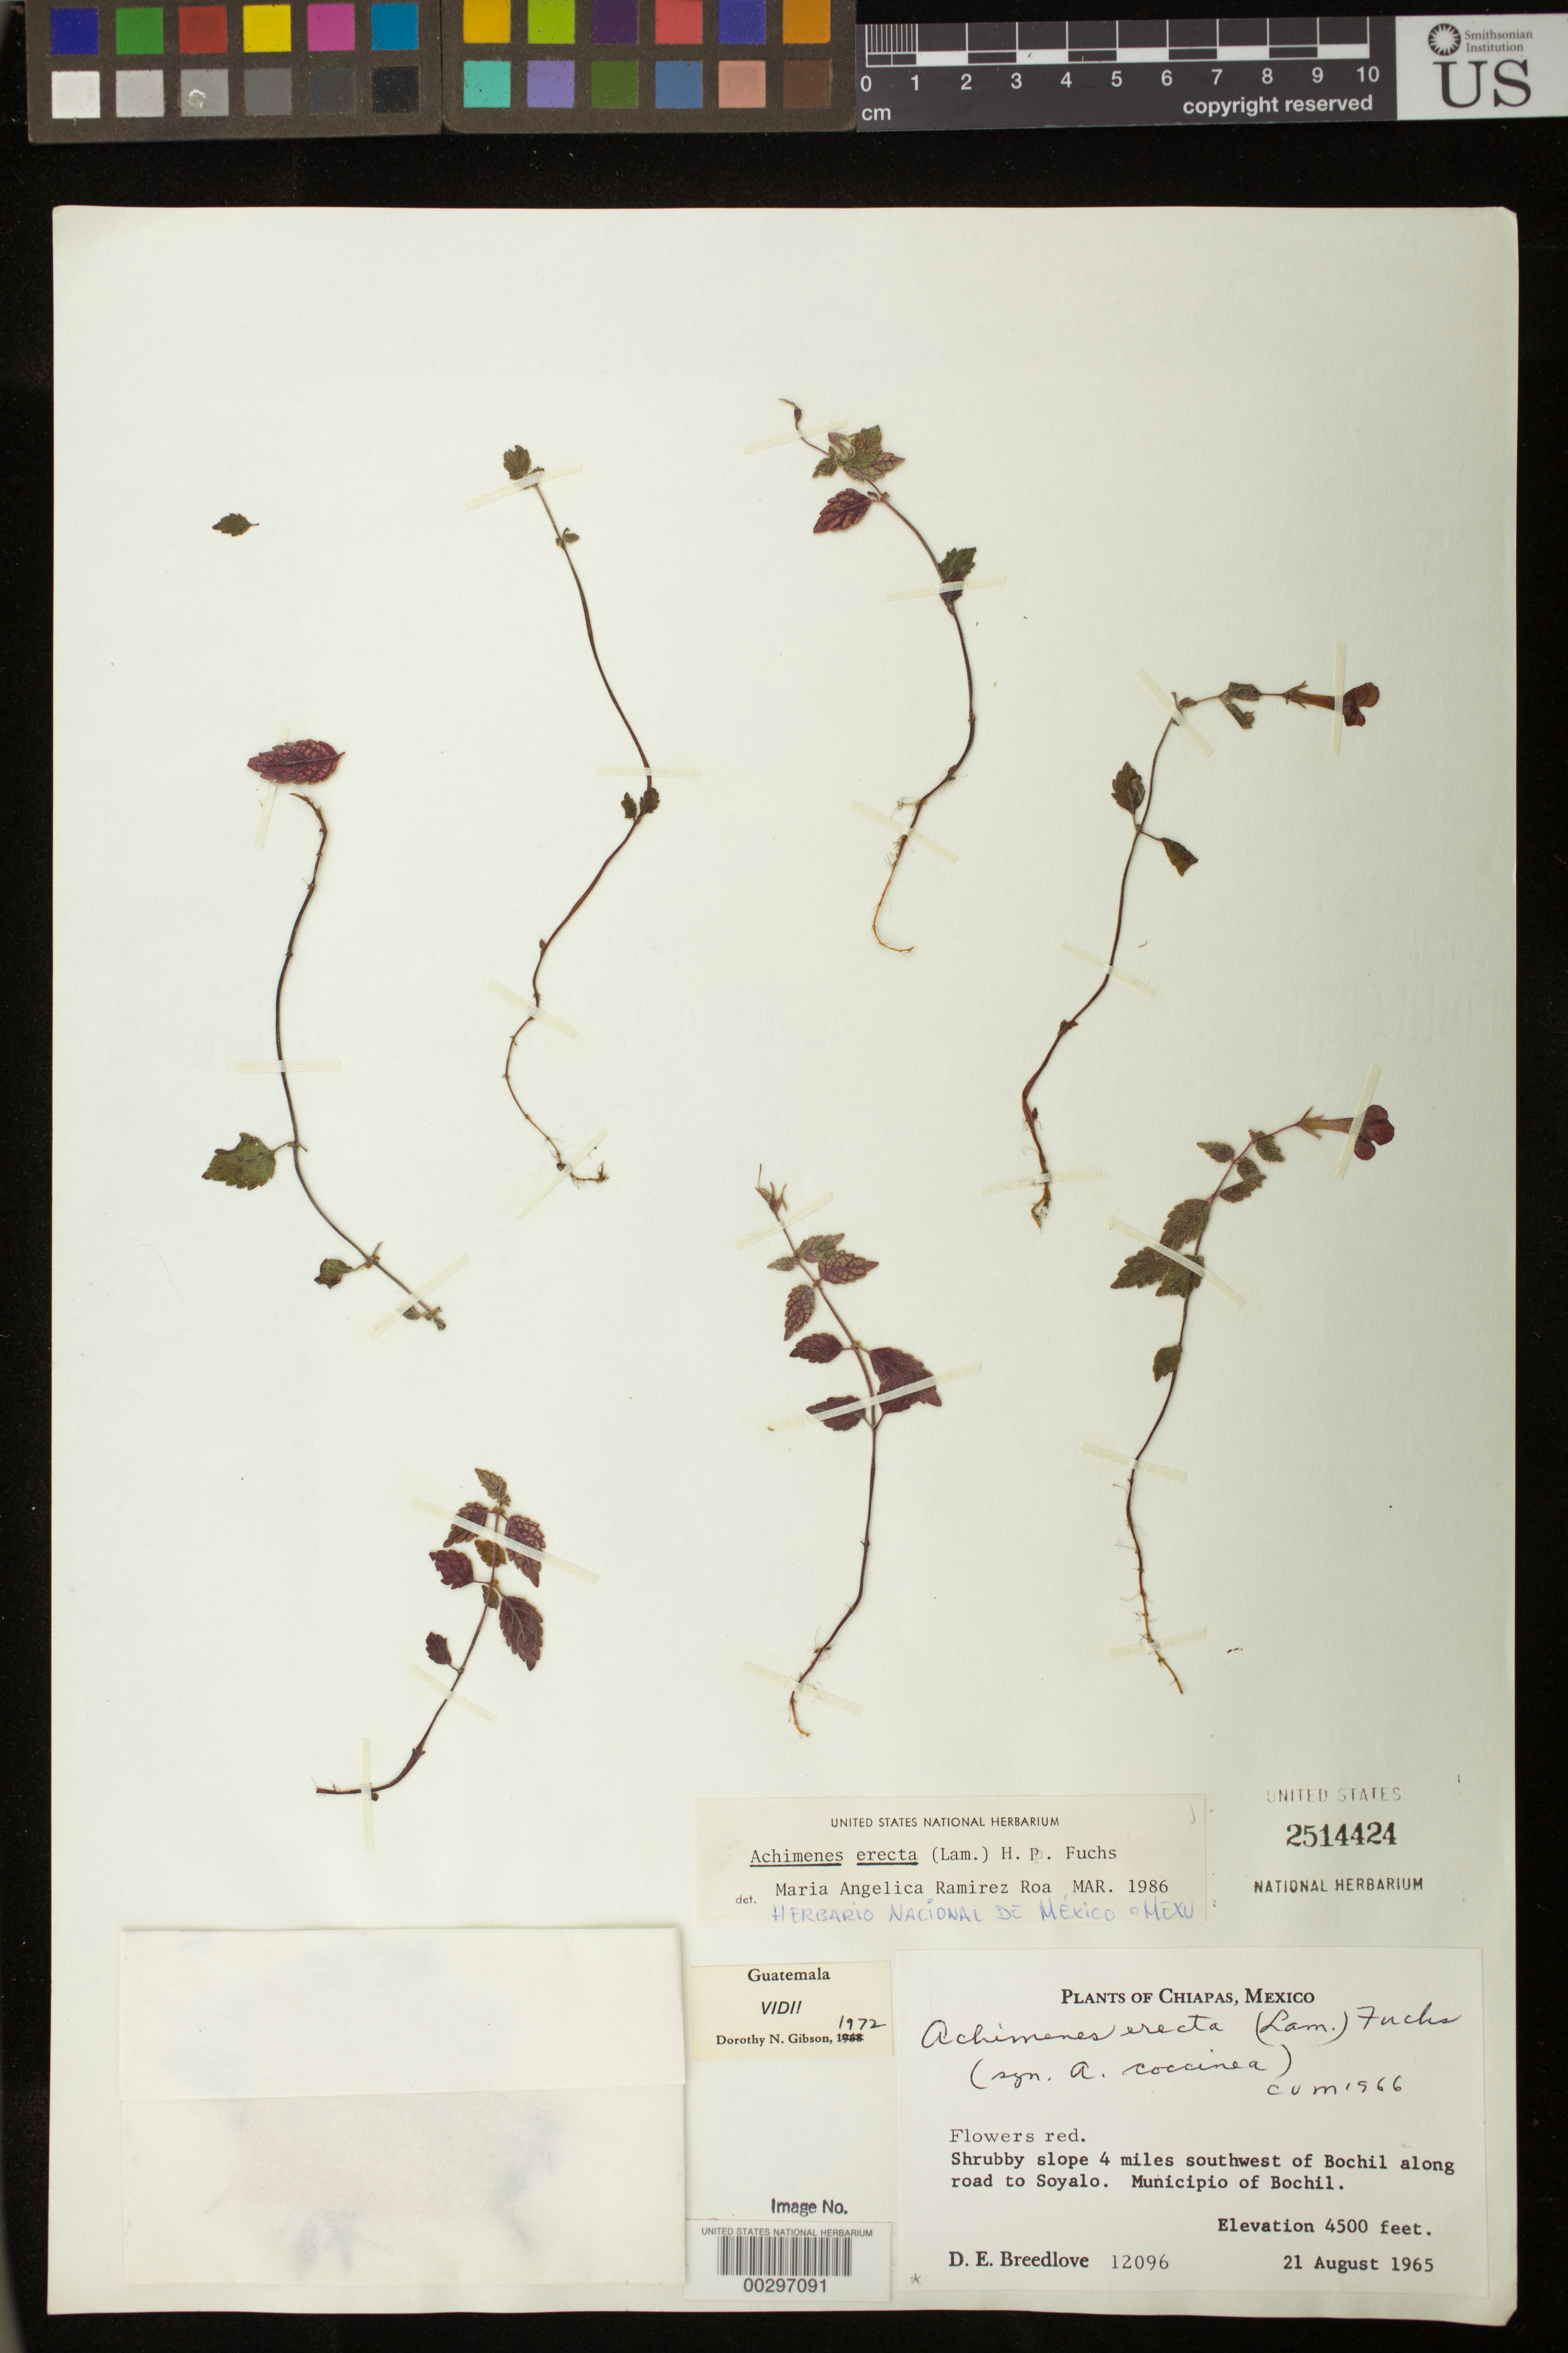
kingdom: Plantae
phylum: Tracheophyta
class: Magnoliopsida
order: Lamiales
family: Gesneriaceae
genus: Achimenes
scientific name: Achimenes erecta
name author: (Lam.) H.P. Fuchs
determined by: Skog, Laurence E.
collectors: D. E. Breedlove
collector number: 12096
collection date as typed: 21 Aug 1965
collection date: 1965-08-21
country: Mexico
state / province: Chiapas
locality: Mpio. of Bochil, 4 miles SW of Bochil, along road to Soyalo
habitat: Shrubby slope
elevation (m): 1372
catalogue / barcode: US 2514424